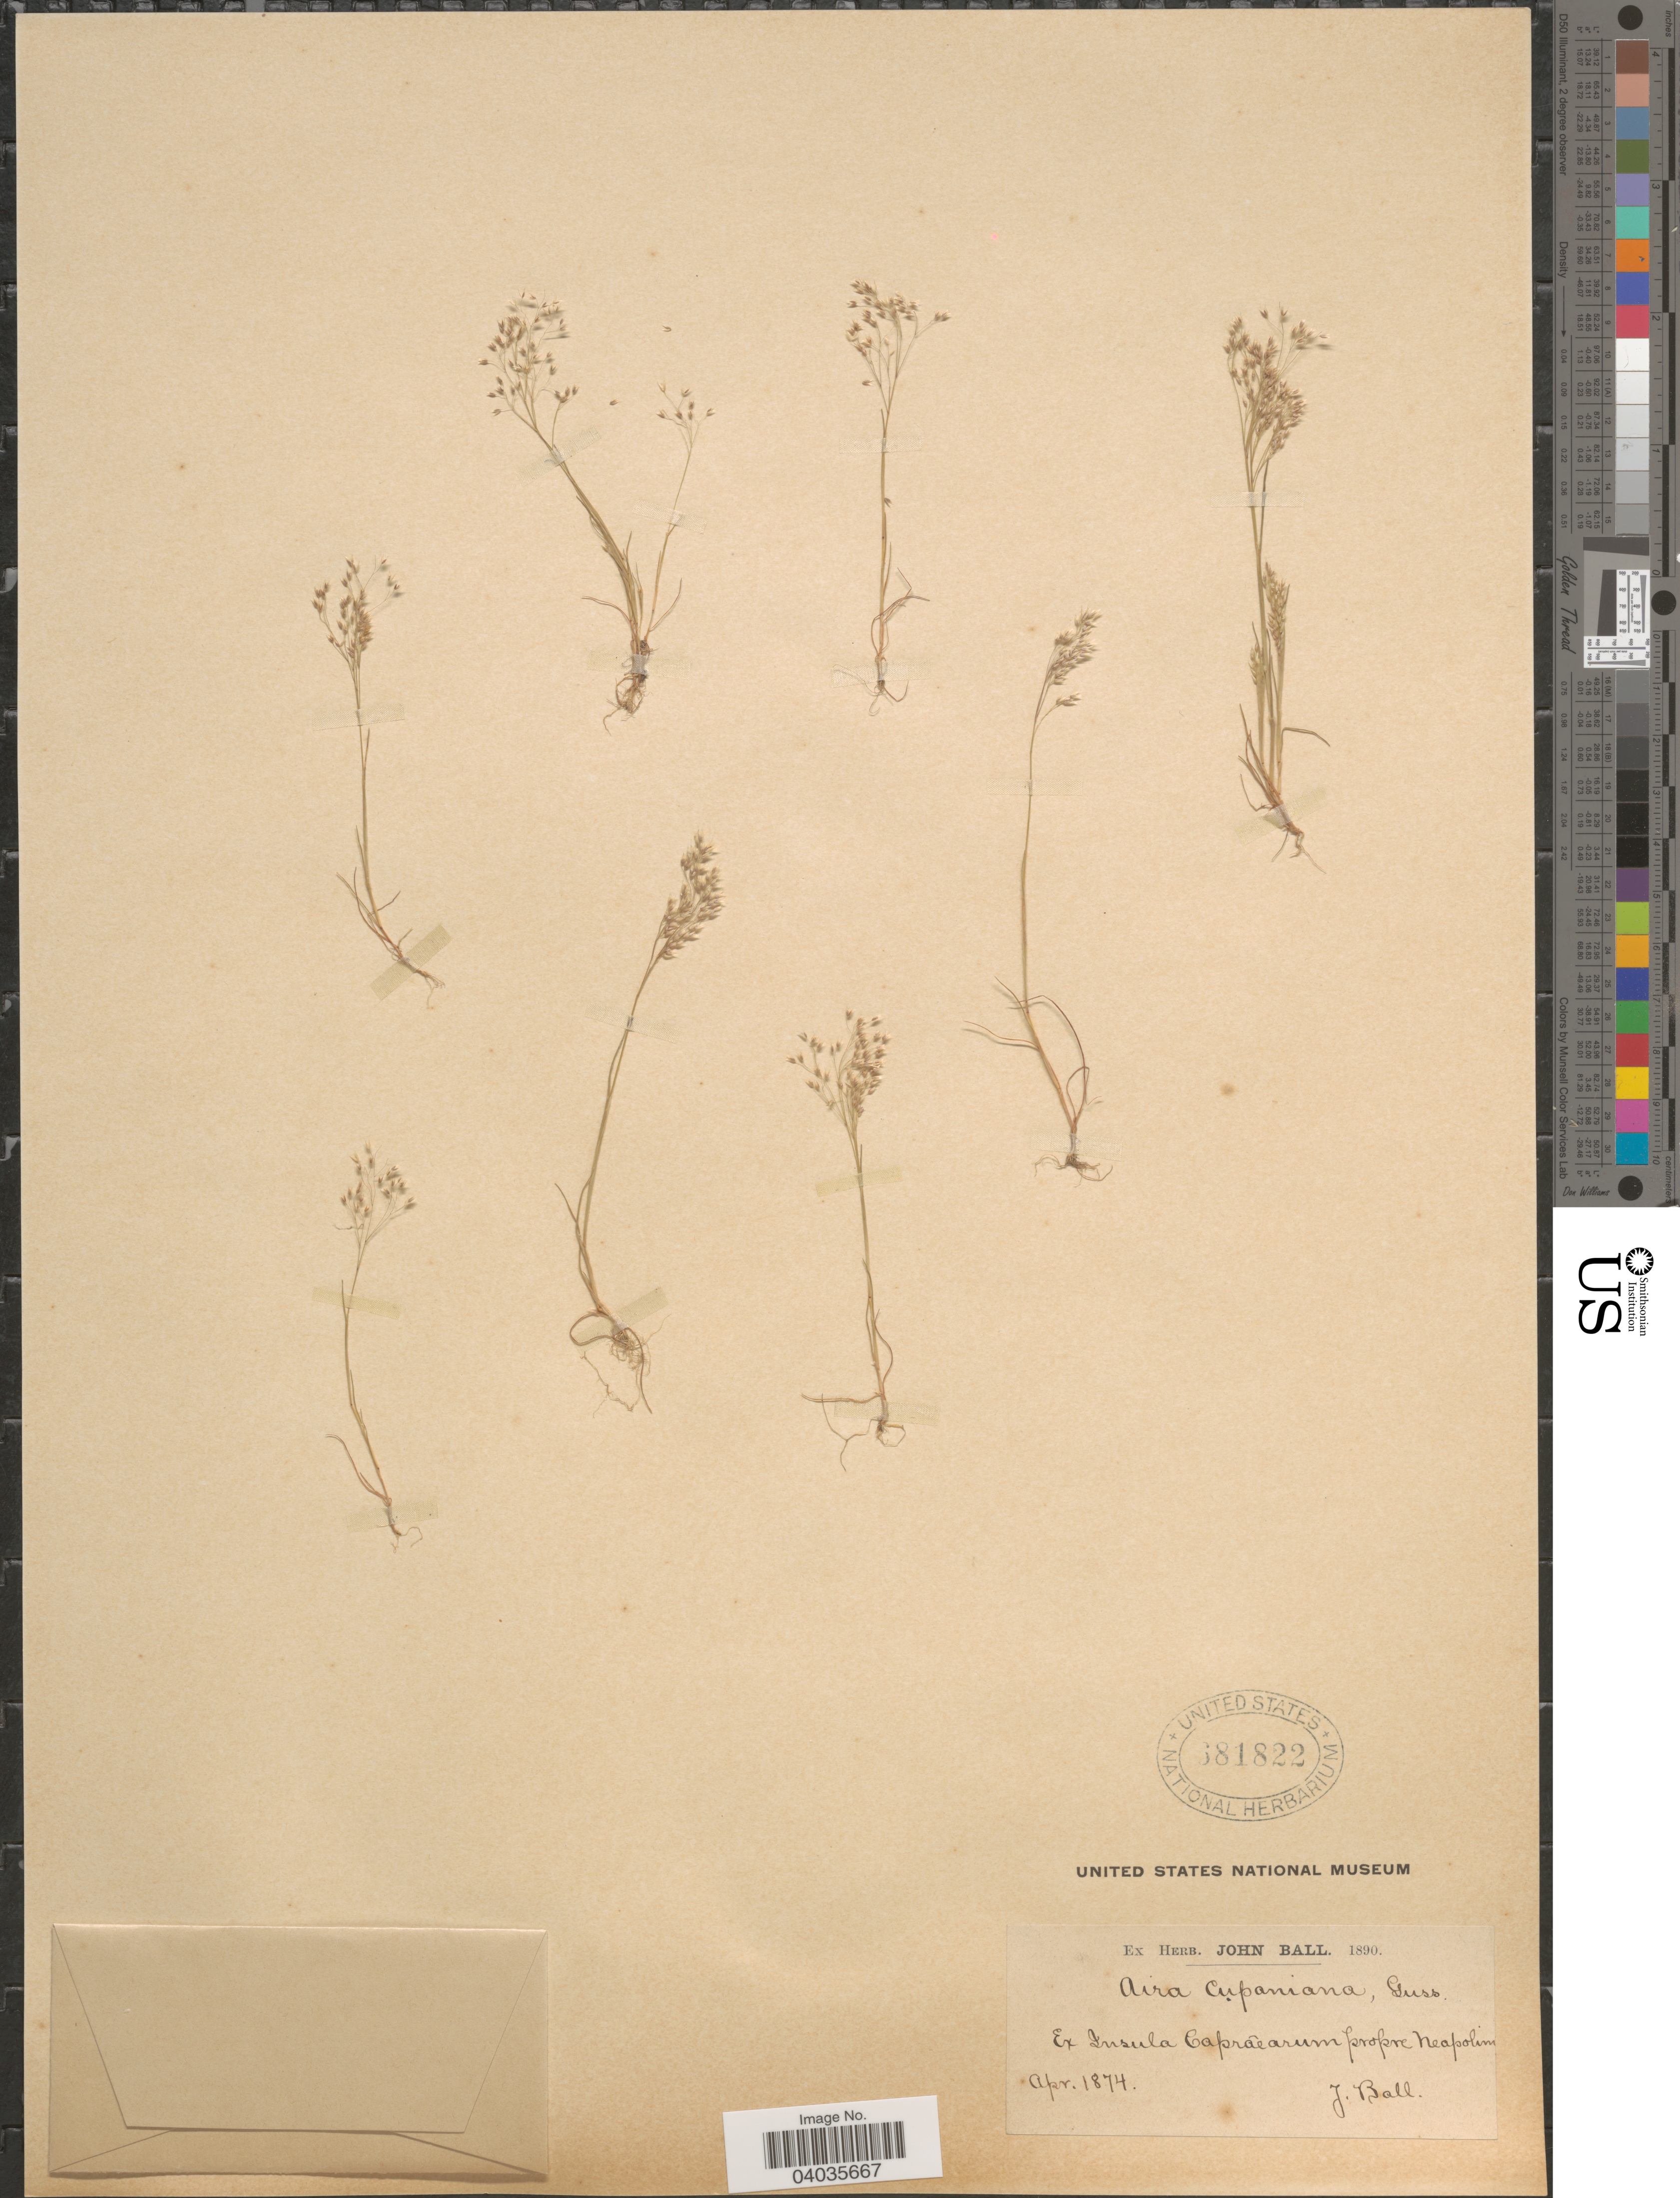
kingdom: Plantae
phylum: Tracheophyta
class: Liliopsida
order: Poales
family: Poaceae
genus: Aira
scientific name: Aira cupaniana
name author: Gussone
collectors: J. Ball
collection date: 1874-04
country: Italy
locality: Ex Insula Capráearum propre Neopolim.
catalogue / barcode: US 681822